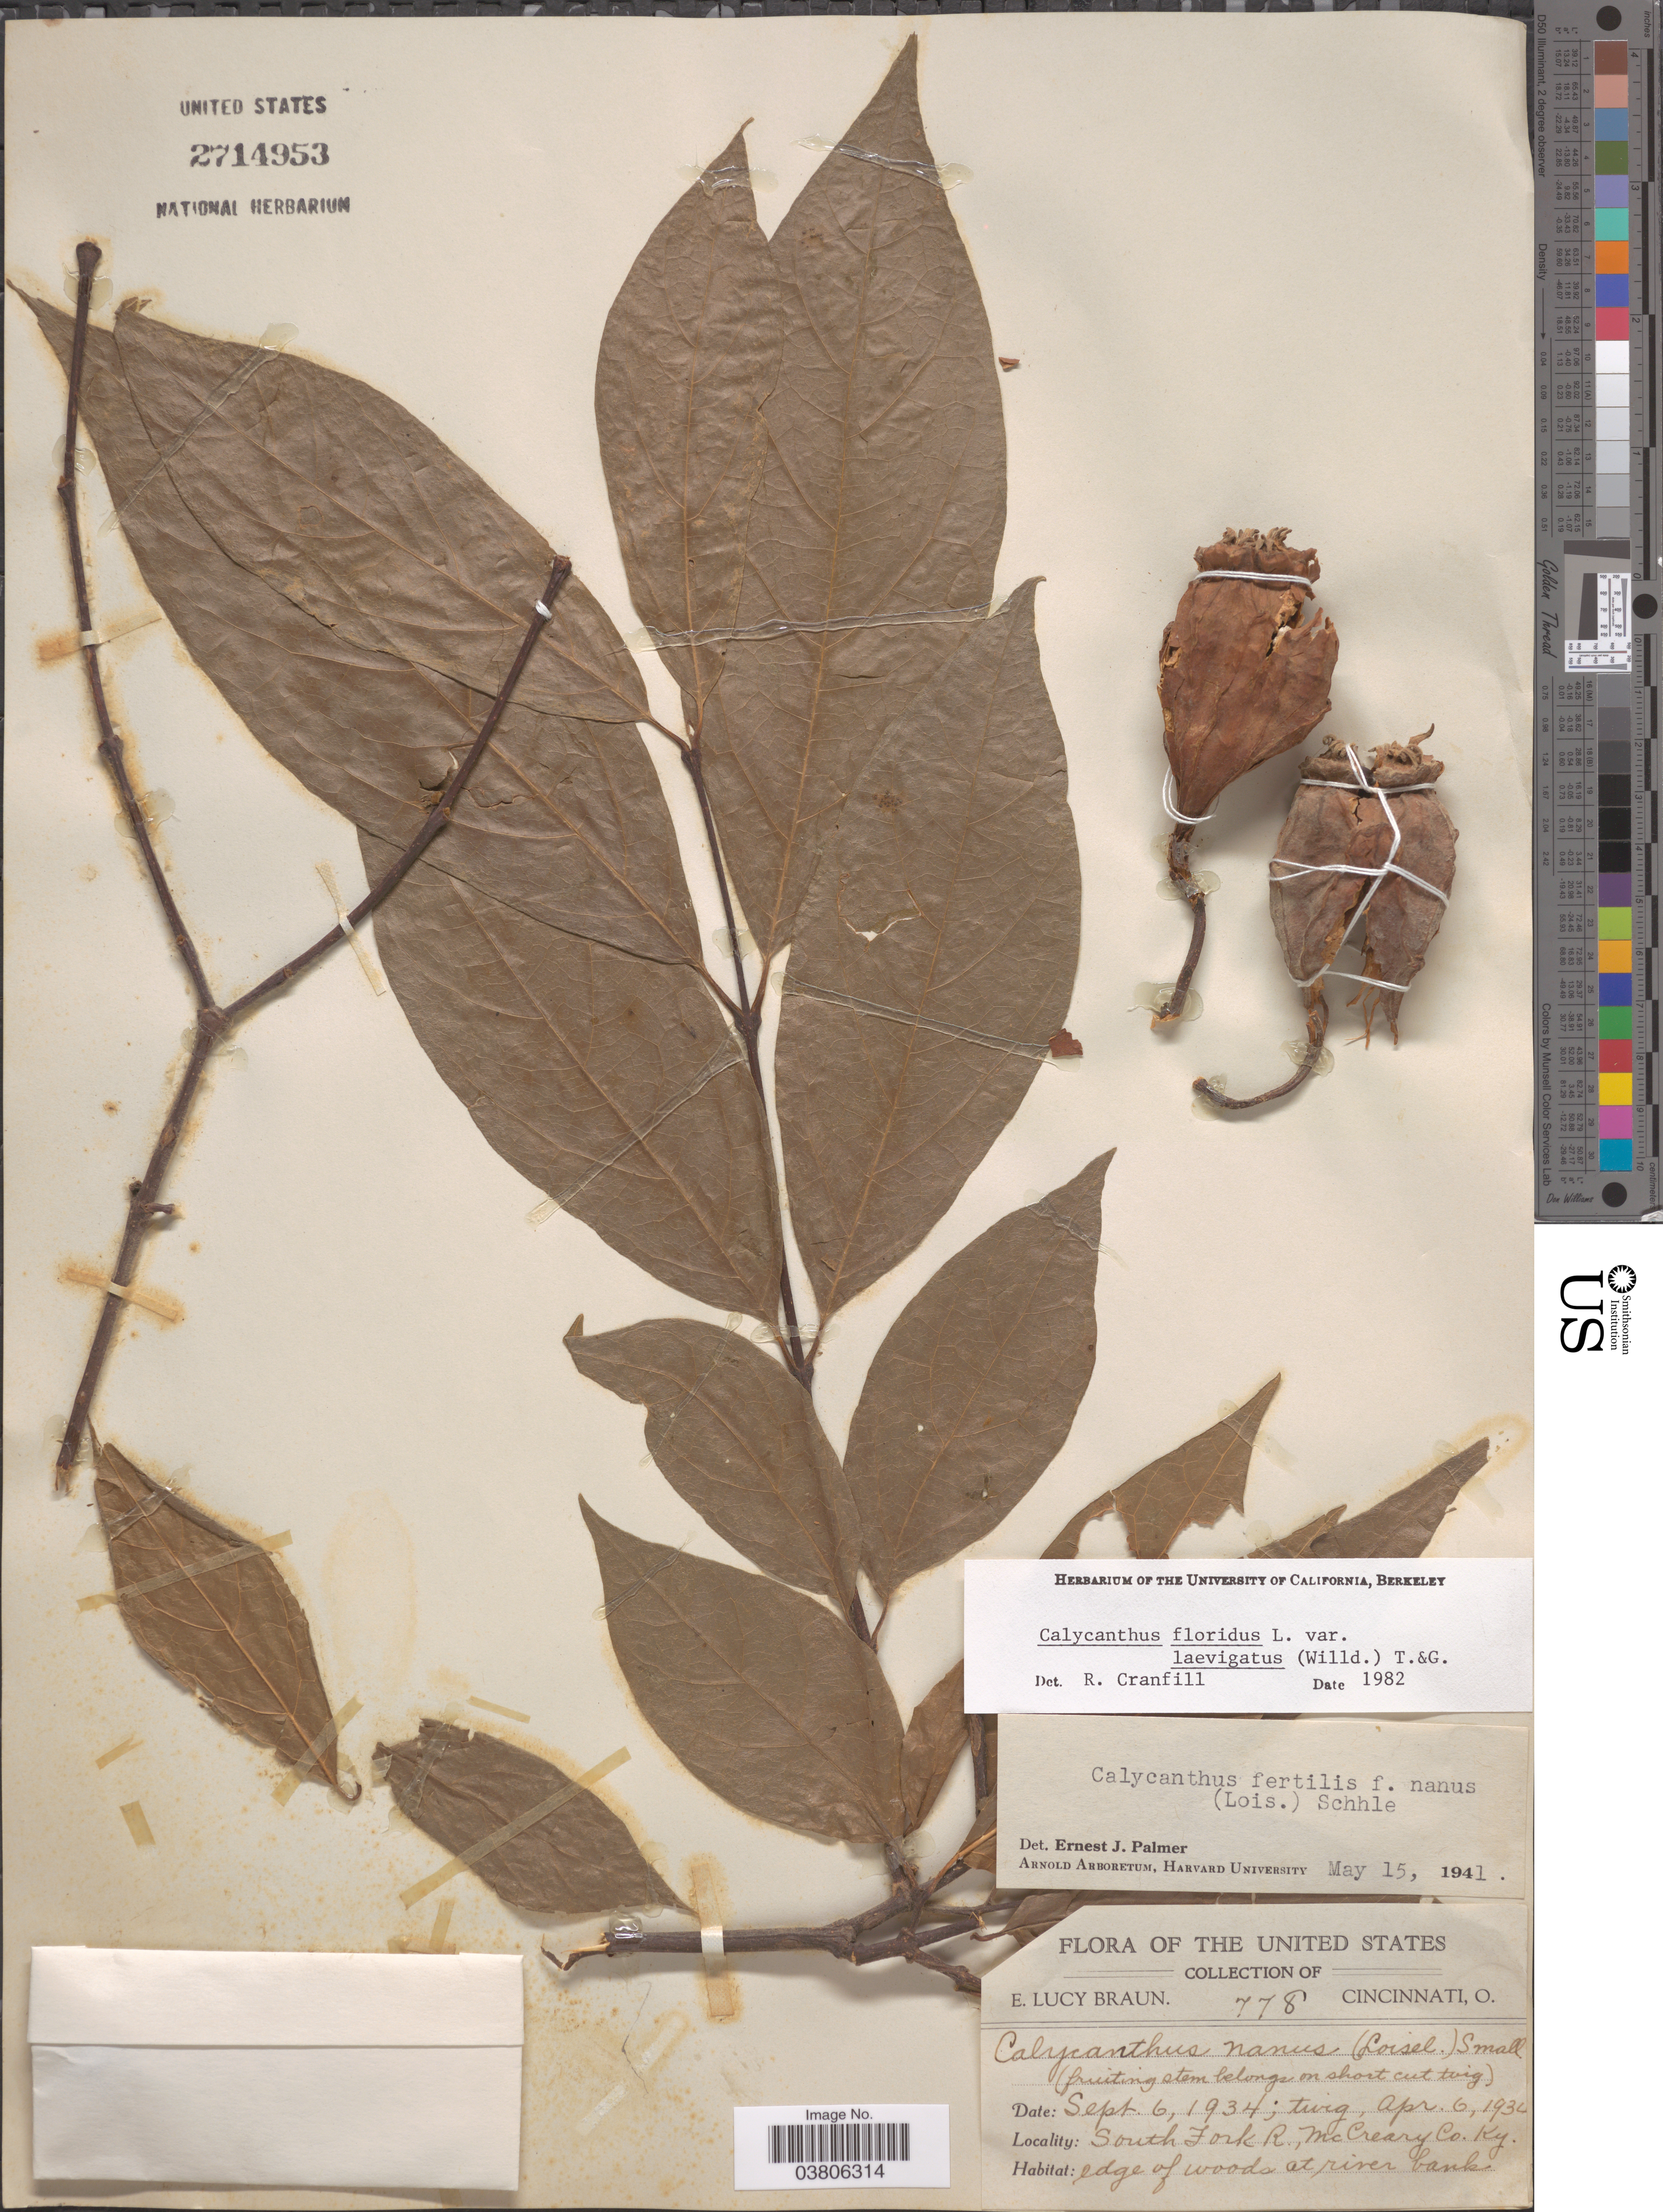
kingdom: Plantae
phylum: Tracheophyta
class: Magnoliopsida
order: Laurales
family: Calycanthaceae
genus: Calycanthus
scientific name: Calycanthus floridus var. laevigatus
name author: (Willd.) Torr. & A. Gray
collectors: E. L. Braun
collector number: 778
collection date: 1934-09-06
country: United States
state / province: Kentucky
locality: South Fork R., McCreary Co.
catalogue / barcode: US 2714953